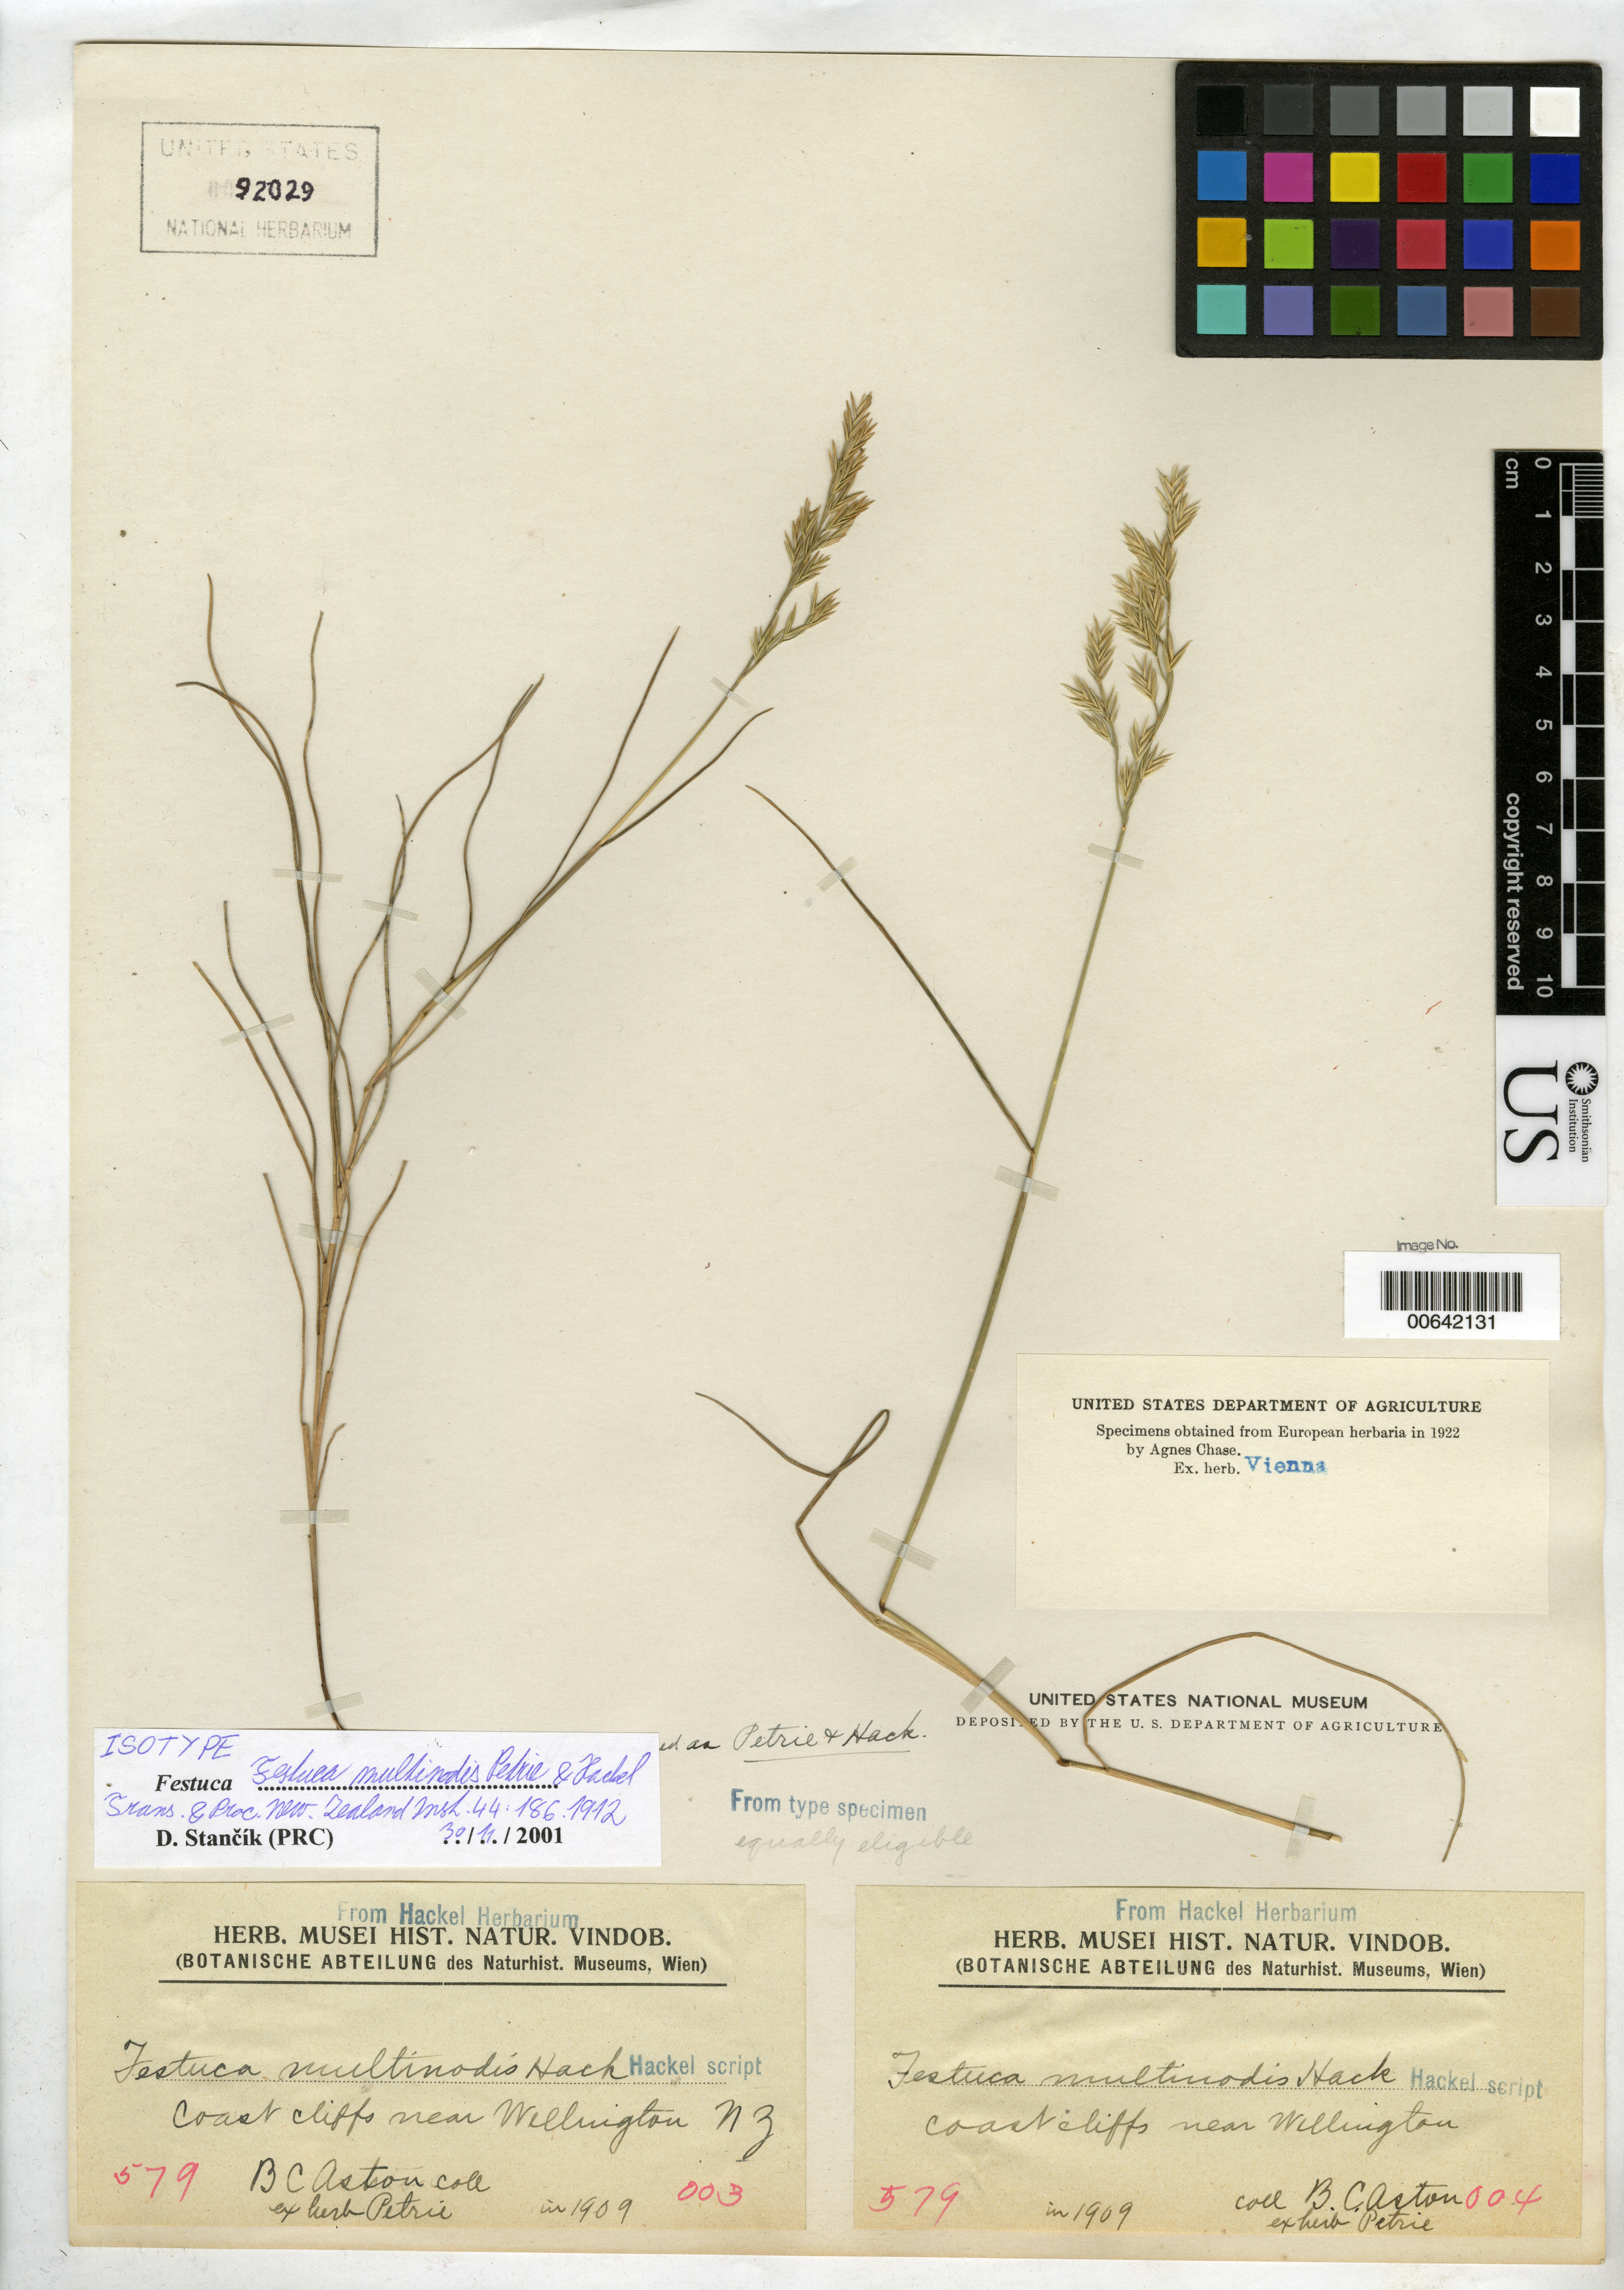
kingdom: Plantae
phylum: Tracheophyta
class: Liliopsida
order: Poales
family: Poaceae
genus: Festuca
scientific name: Festuca multinodis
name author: Petrie & Hack.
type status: Isotype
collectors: B. Aston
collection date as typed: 1909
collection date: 1909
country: New Zealand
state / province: Wellington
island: North Island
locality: Near Wellington.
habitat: Coastal cliffs.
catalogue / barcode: US 92029